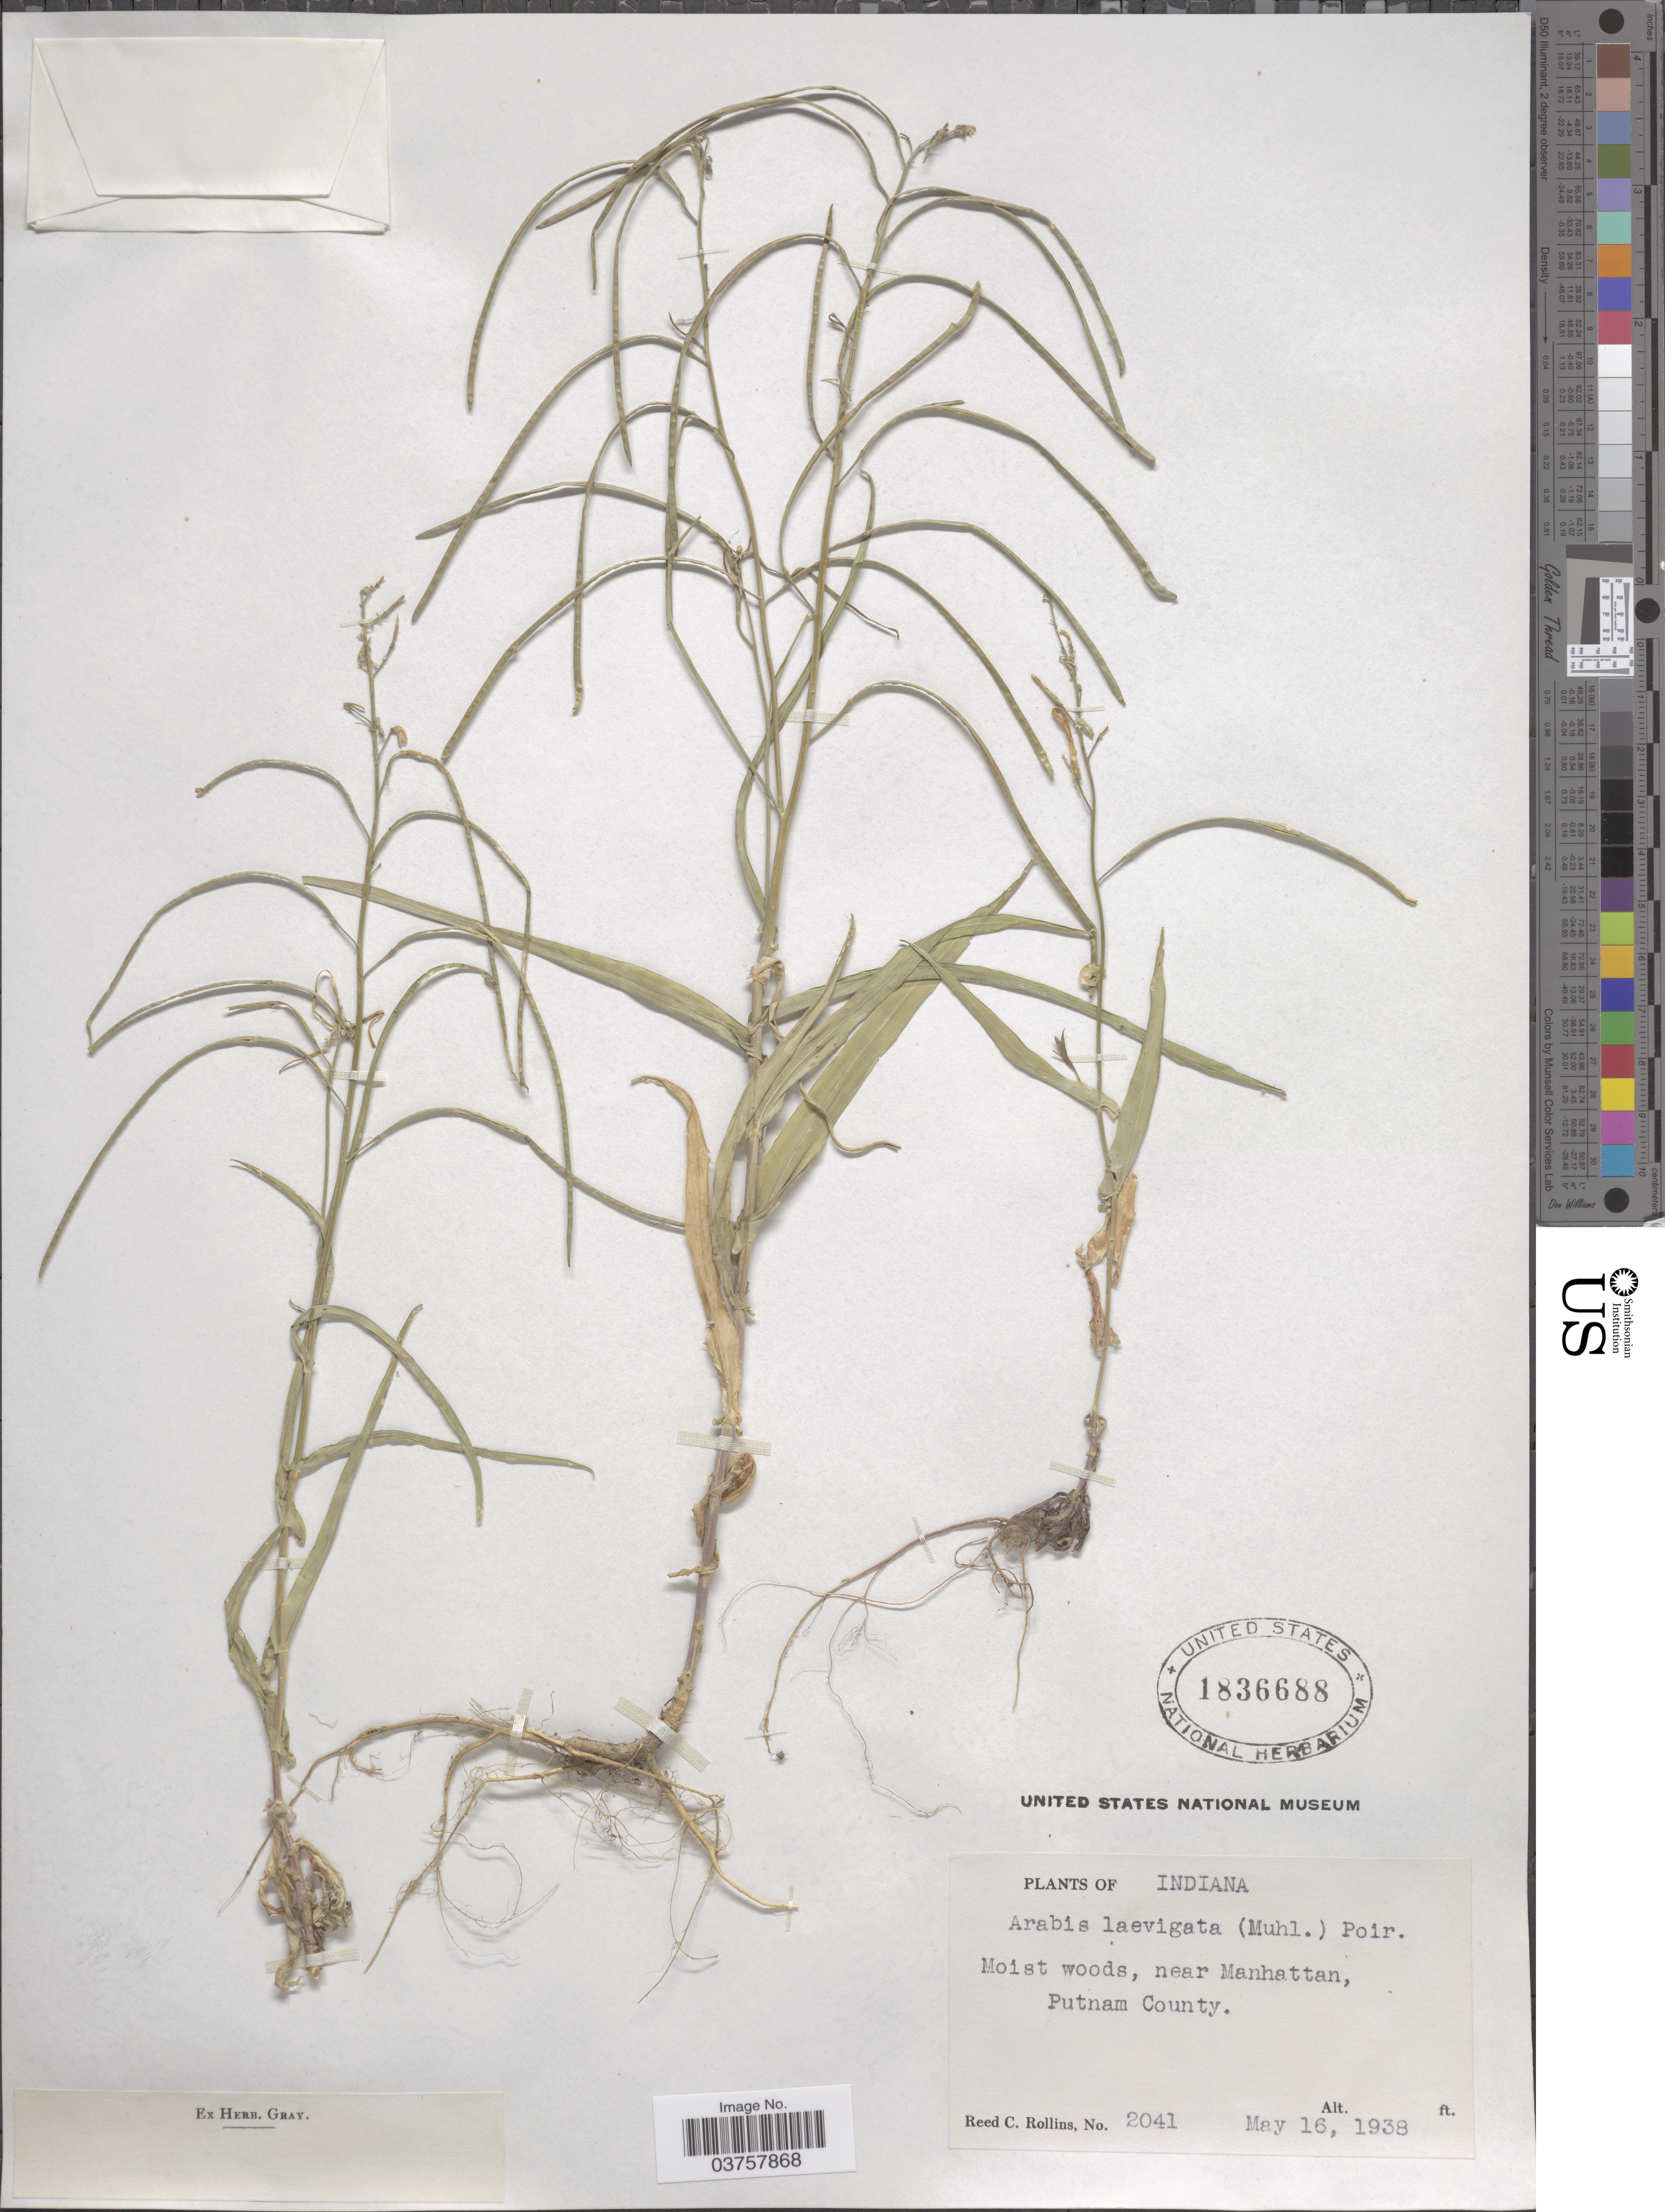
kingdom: Plantae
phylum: Tracheophyta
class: Magnoliopsida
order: Brassicales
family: Brassicaceae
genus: Arabis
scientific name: Arabis laevigata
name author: (Muhl. ex Willd.) Poir.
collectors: R. C. Rollins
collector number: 2041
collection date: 1938-05-16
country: United States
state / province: Indiana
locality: Moist woods, near Manhattan, Putnam County.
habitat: moist woods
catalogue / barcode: US 1836688